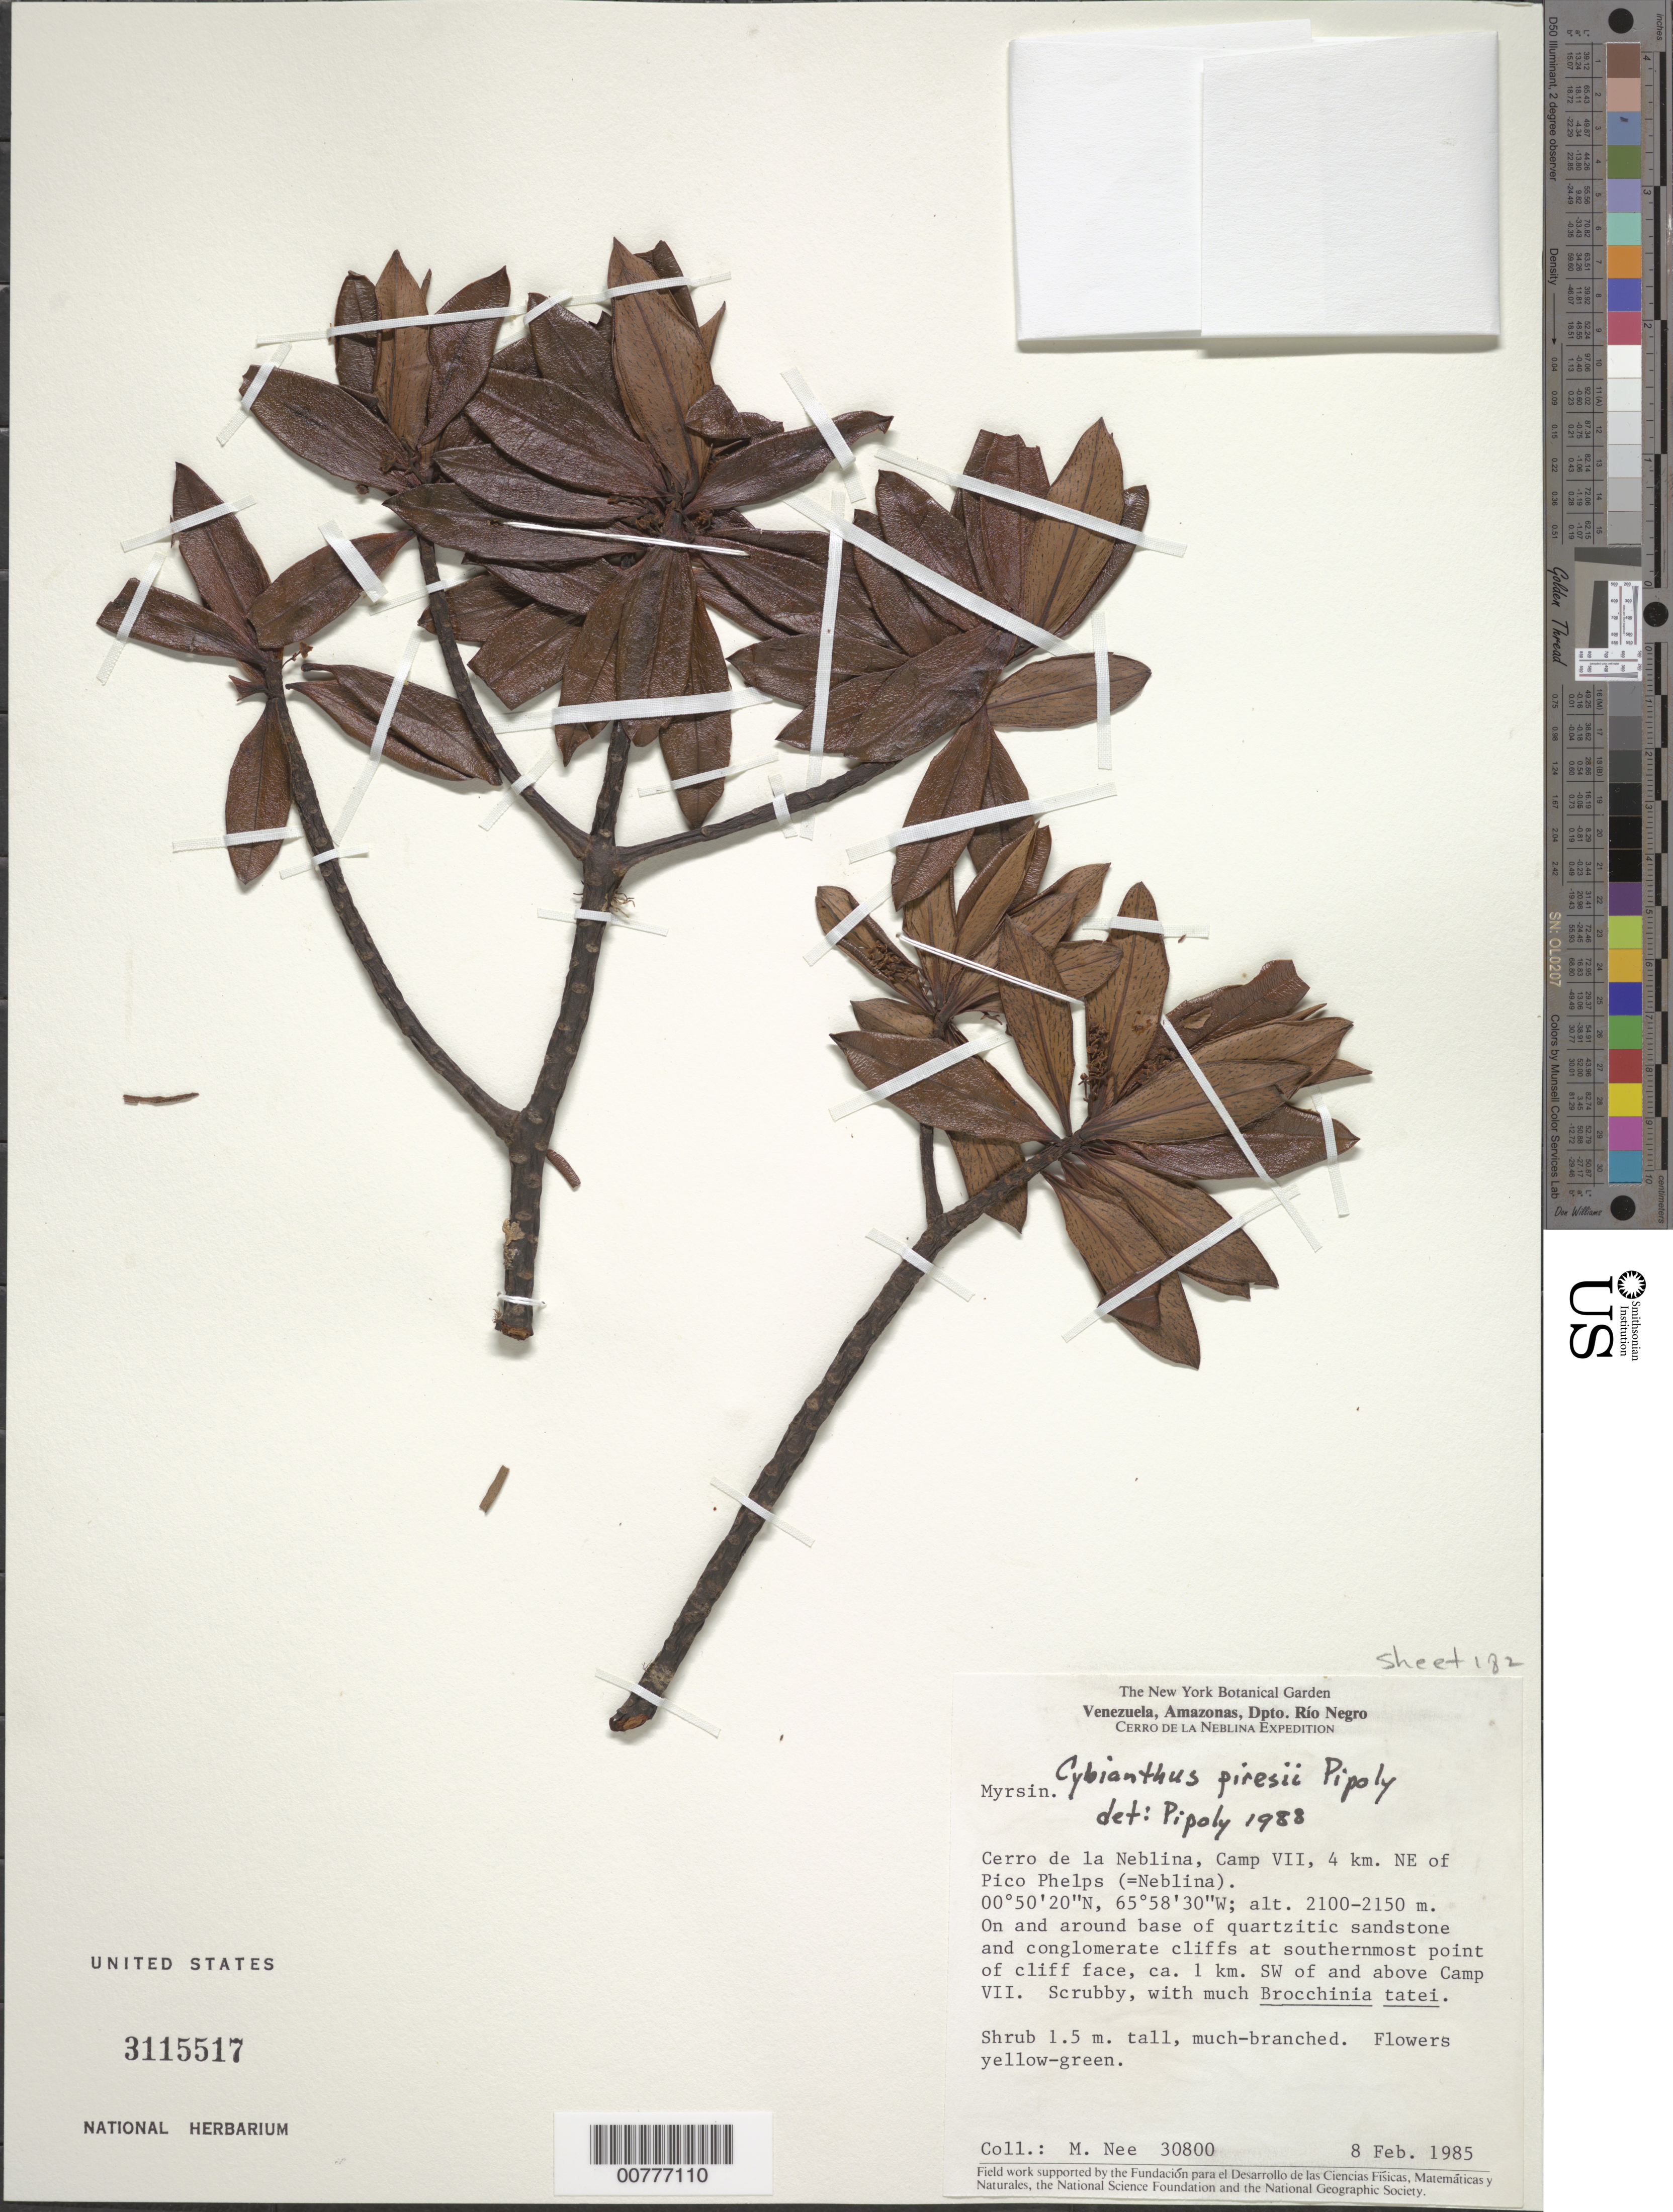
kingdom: Plantae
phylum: Tracheophyta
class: Magnoliopsida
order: Ericales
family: Primulaceae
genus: Cybianthus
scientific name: Cybianthus piresii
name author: Pipoly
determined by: Pipoly, J. J., III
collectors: M. Nee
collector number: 30800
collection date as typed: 8-Feb-85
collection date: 1985-02-08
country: Venezuela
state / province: Amazonas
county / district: Río Negro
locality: Cerro de la Neblina, Camp VII, 4 km NE of Pico Phelps (=Neblina); ca 1 km SW of and above Camp VII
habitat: On and around base of quartzitic sandstone and conglomerate cliffs at southernmost point of cliff face; scrubby, with much Brocchinia tatei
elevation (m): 2100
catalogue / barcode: US 3115517